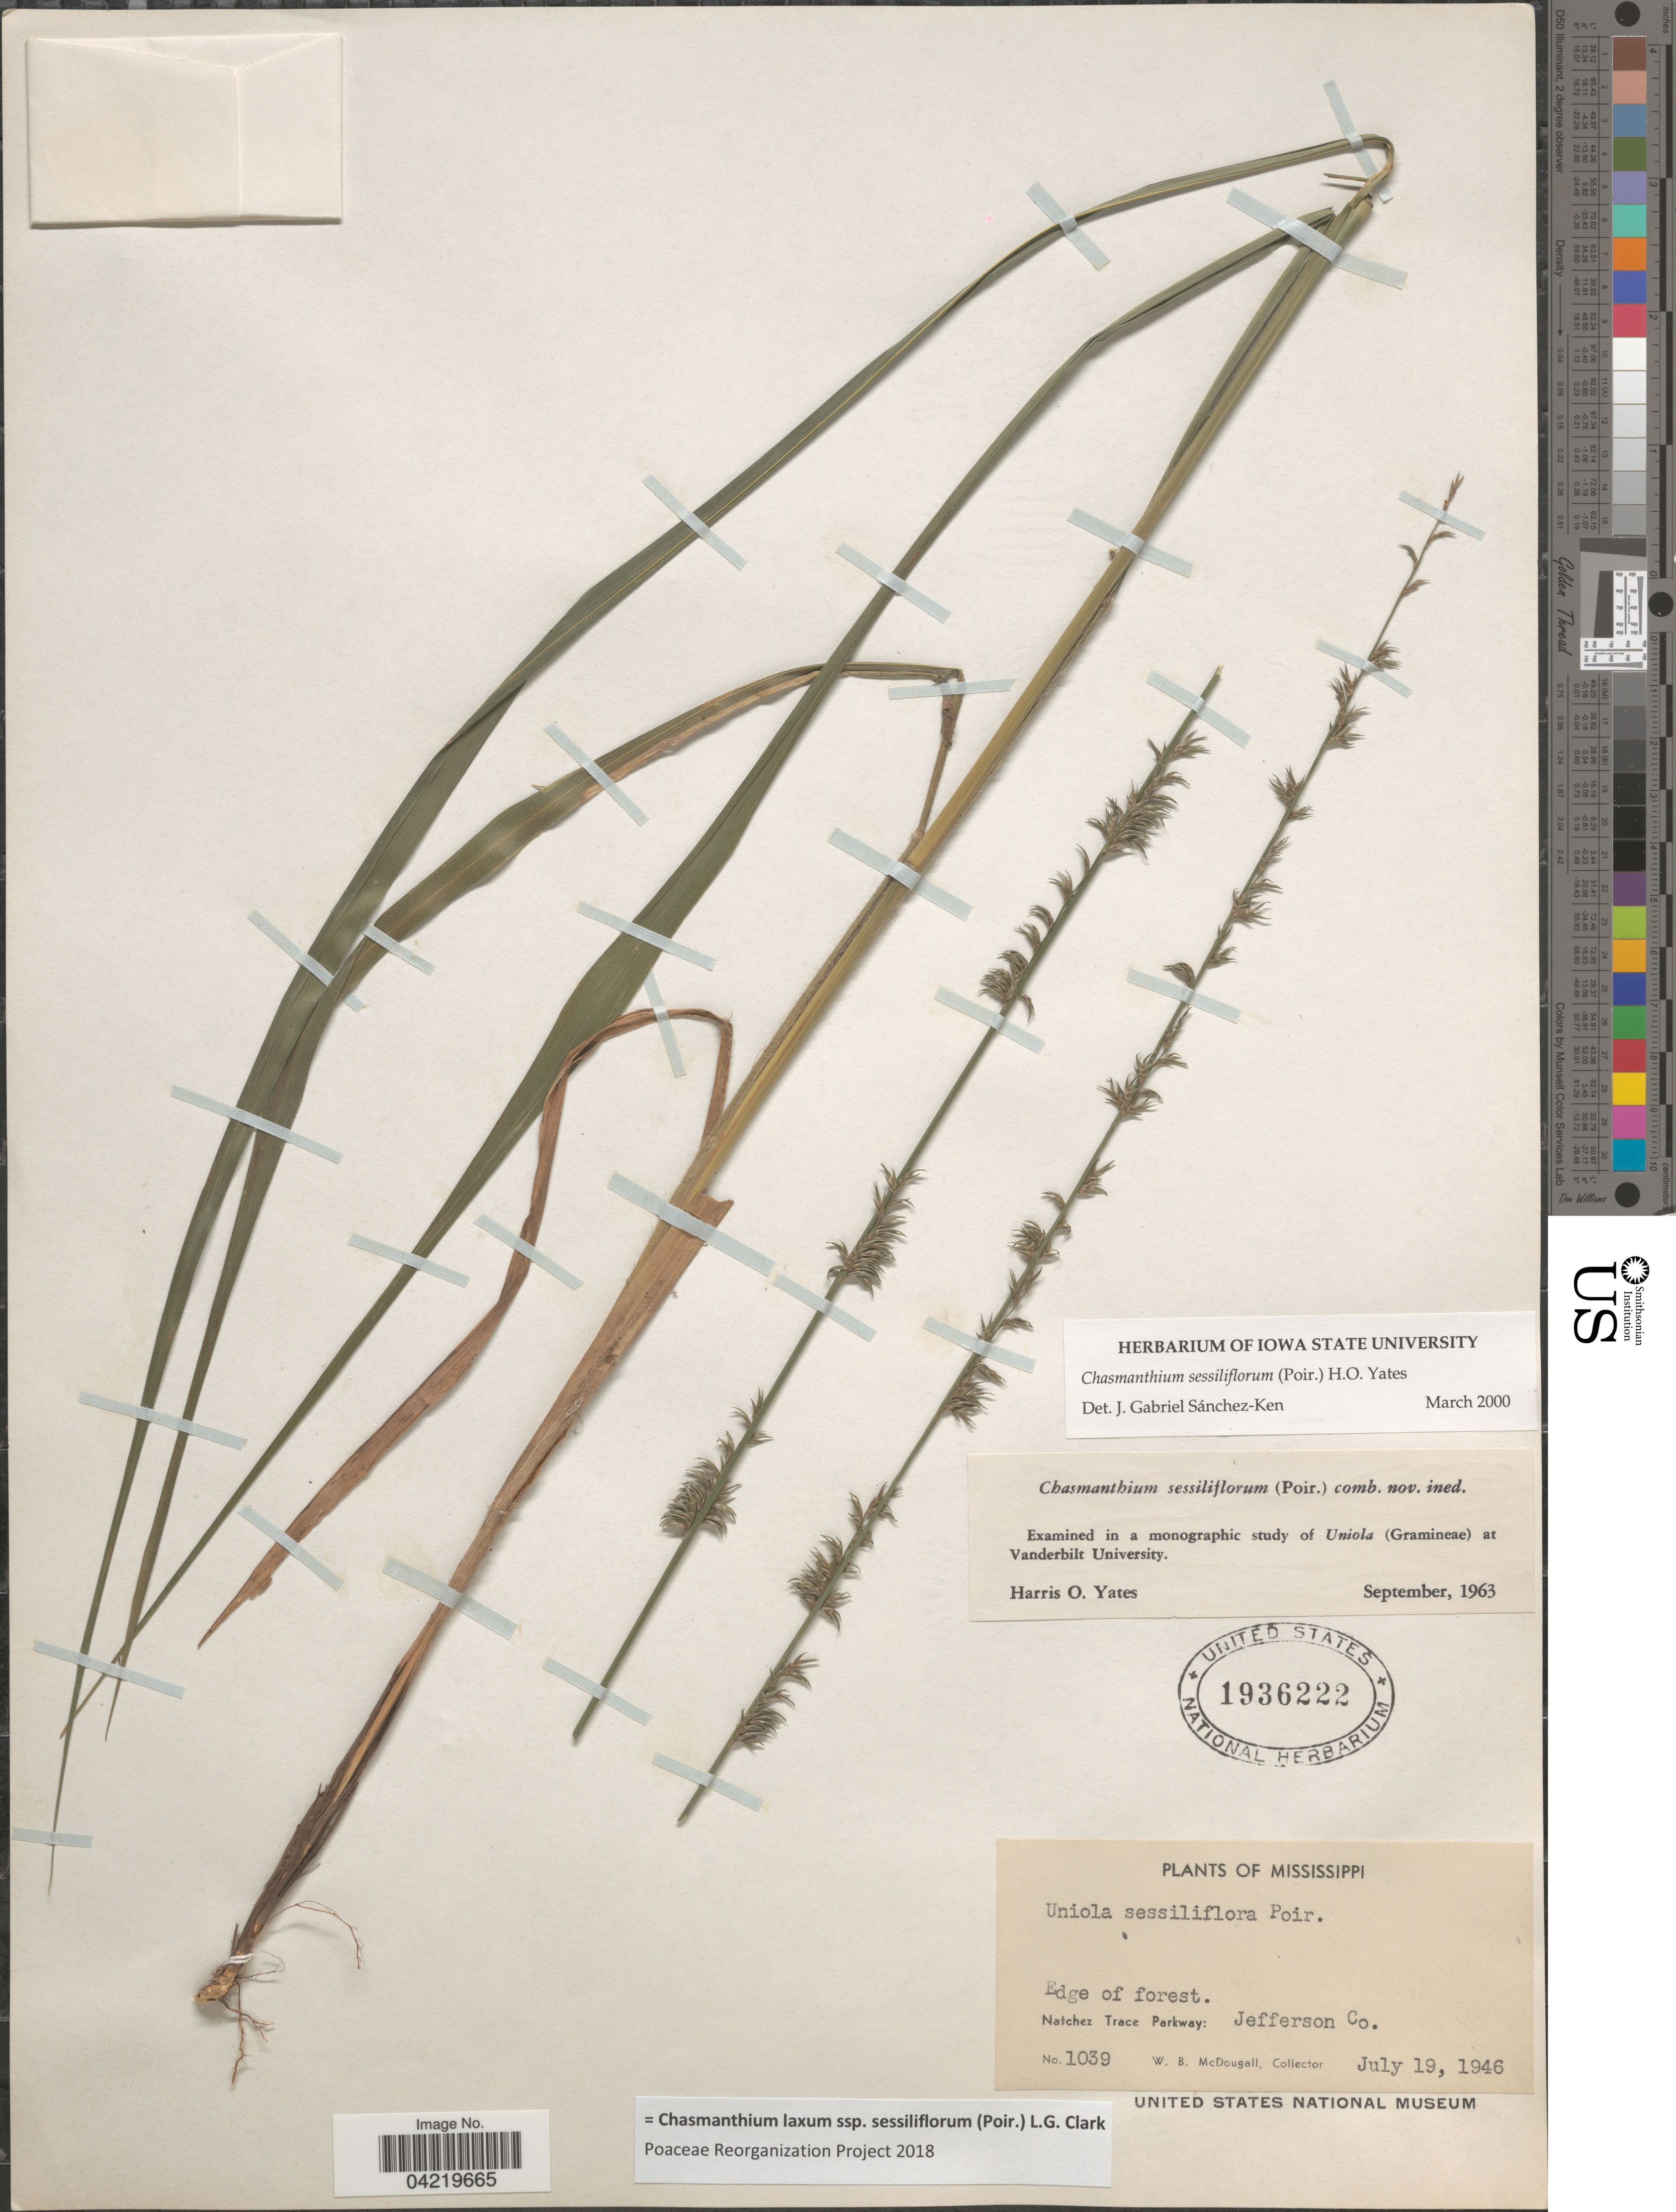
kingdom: Plantae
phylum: Tracheophyta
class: Liliopsida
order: Poales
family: Poaceae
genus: Chasmanthium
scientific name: Chasmanthium laxum subsp. sessiliflorum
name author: (L.) H.O. Yates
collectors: W. B. McDougall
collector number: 1039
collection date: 1946-07-19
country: United States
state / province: Mississippi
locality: Edge of forest. Natchez Trace Parkway: Jefferson Co.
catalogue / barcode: US 1936222